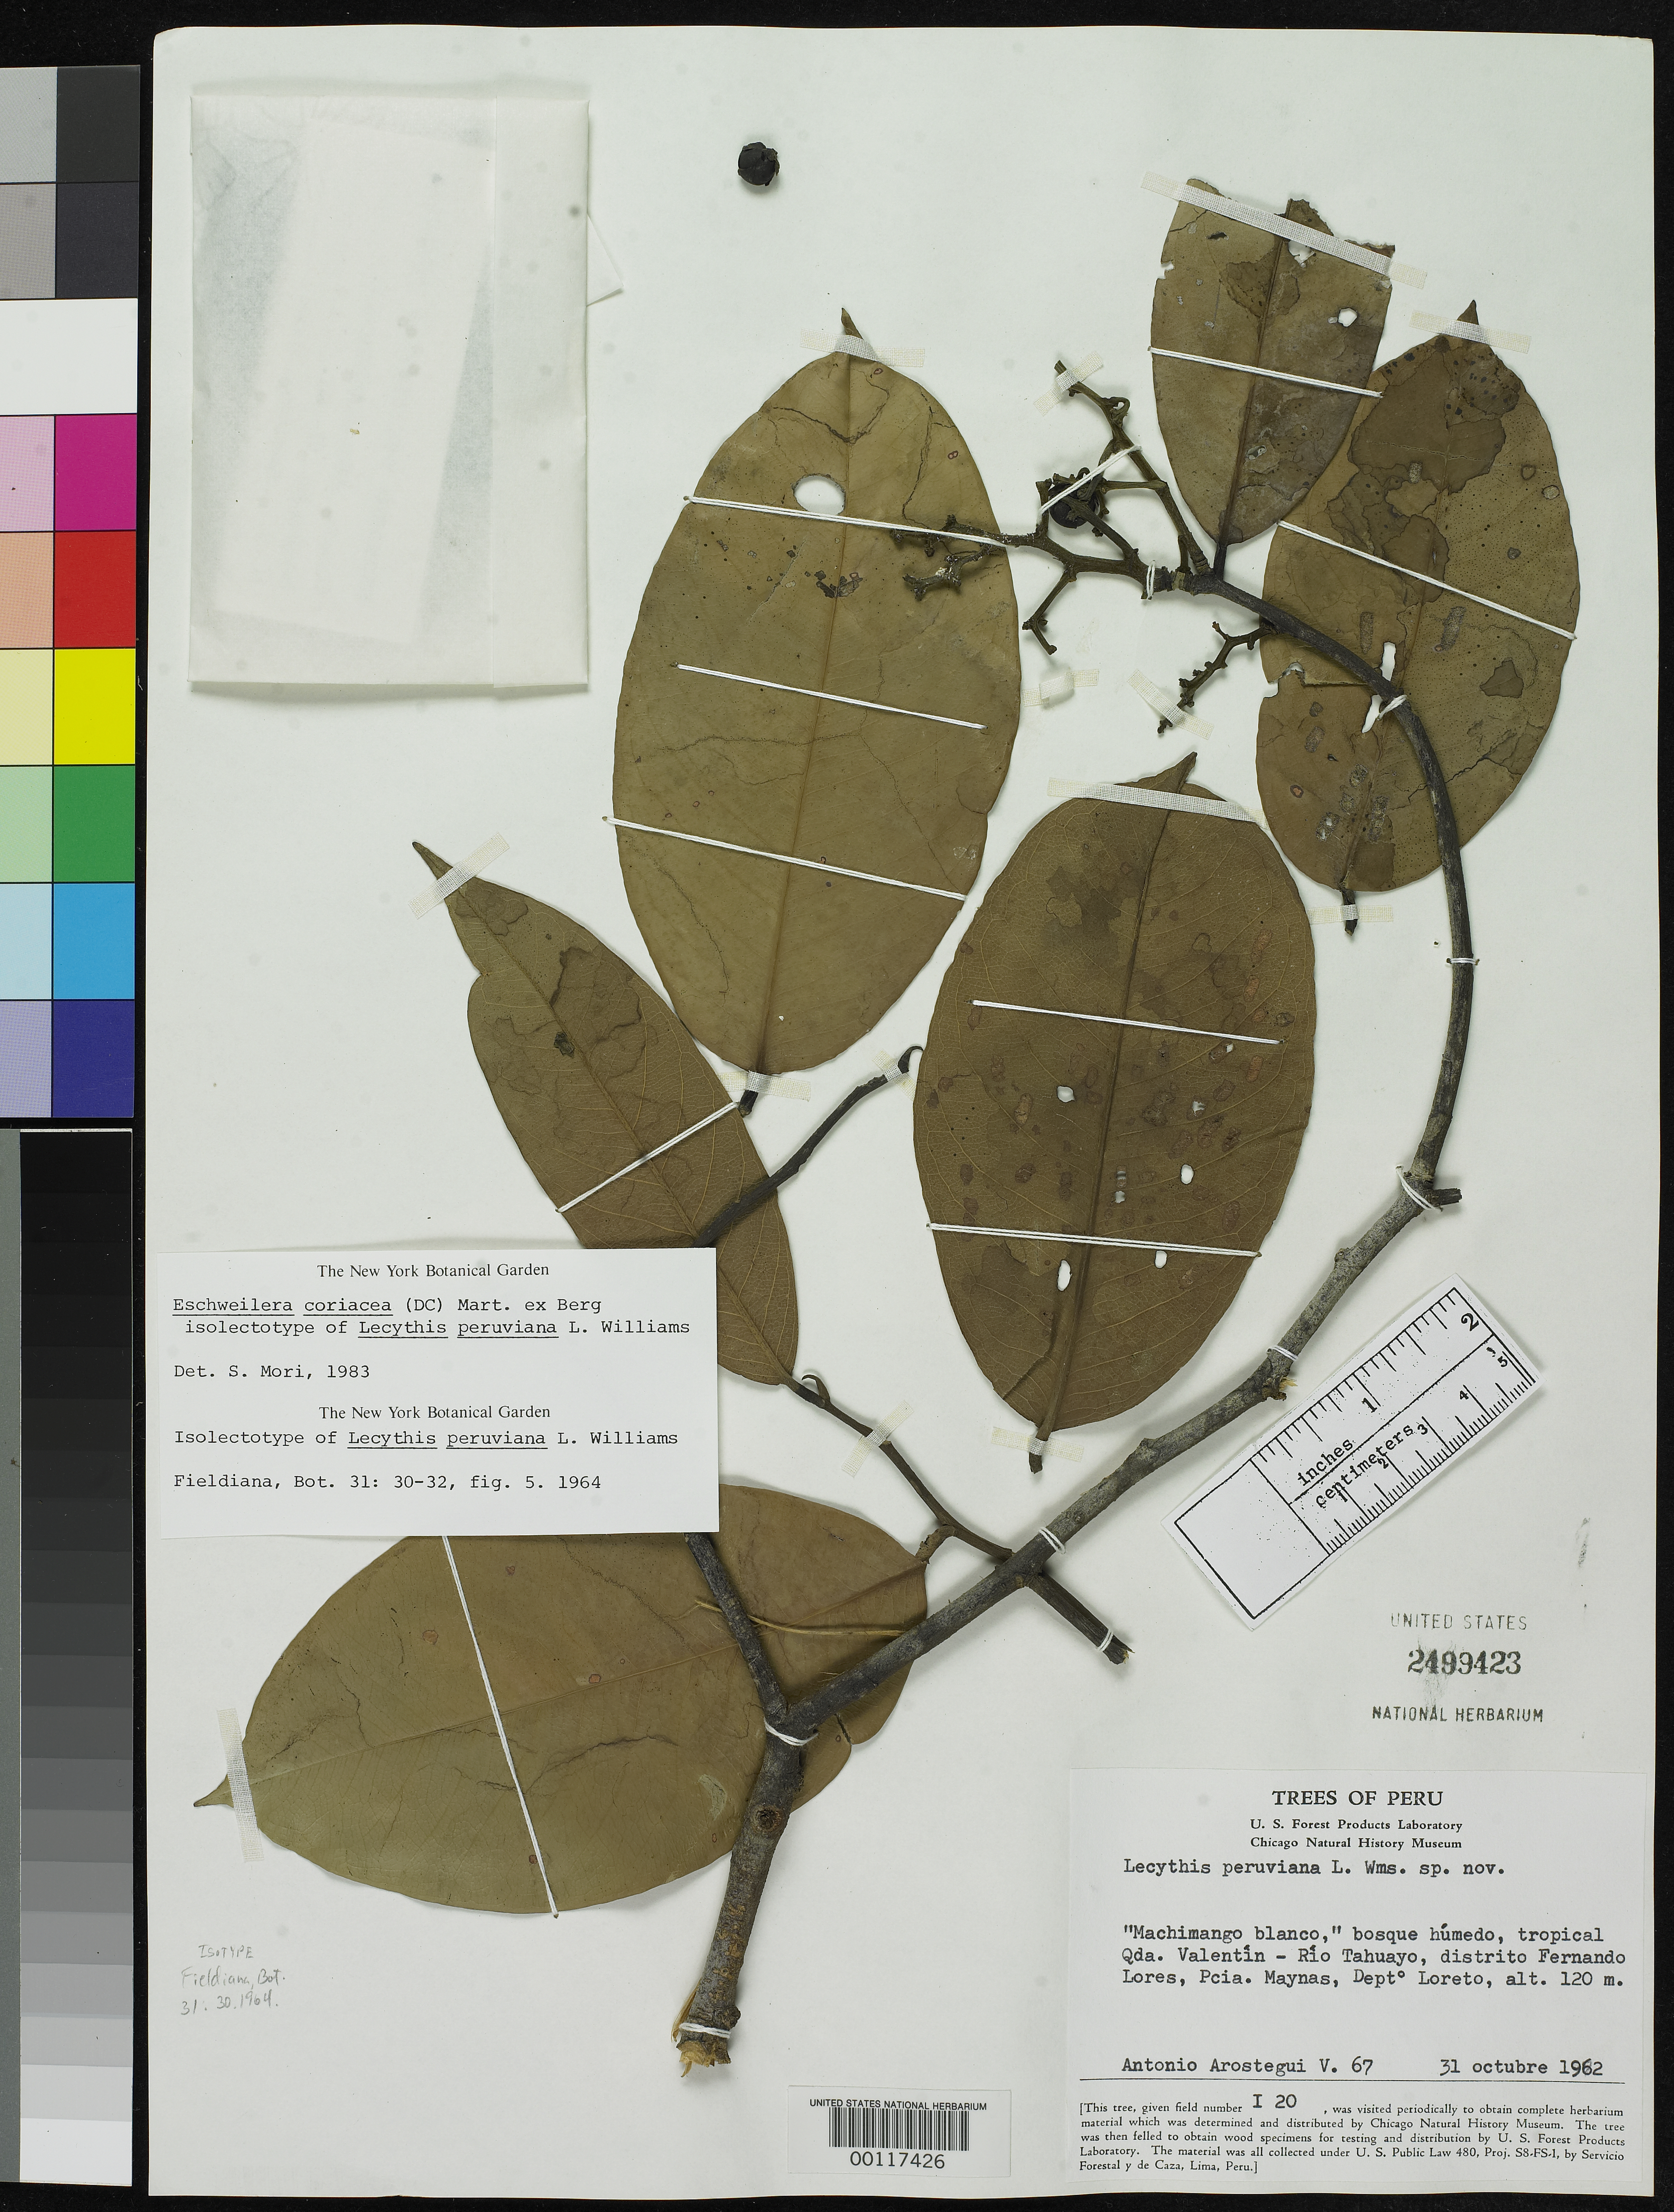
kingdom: Plantae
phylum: Tracheophyta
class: Magnoliopsida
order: Ericales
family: Lecythidaceae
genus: Lecythis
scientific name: Lecythis peruviana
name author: L.O. Williams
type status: Isotype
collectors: A. Arostegui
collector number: V. 67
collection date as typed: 31 Oct 1962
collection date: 1962-10-31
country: Peru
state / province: Loreto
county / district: Maynas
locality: Near Valentin Valley, Rio Iahuayo. Fernando Lores Dist.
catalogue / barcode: US 2499423